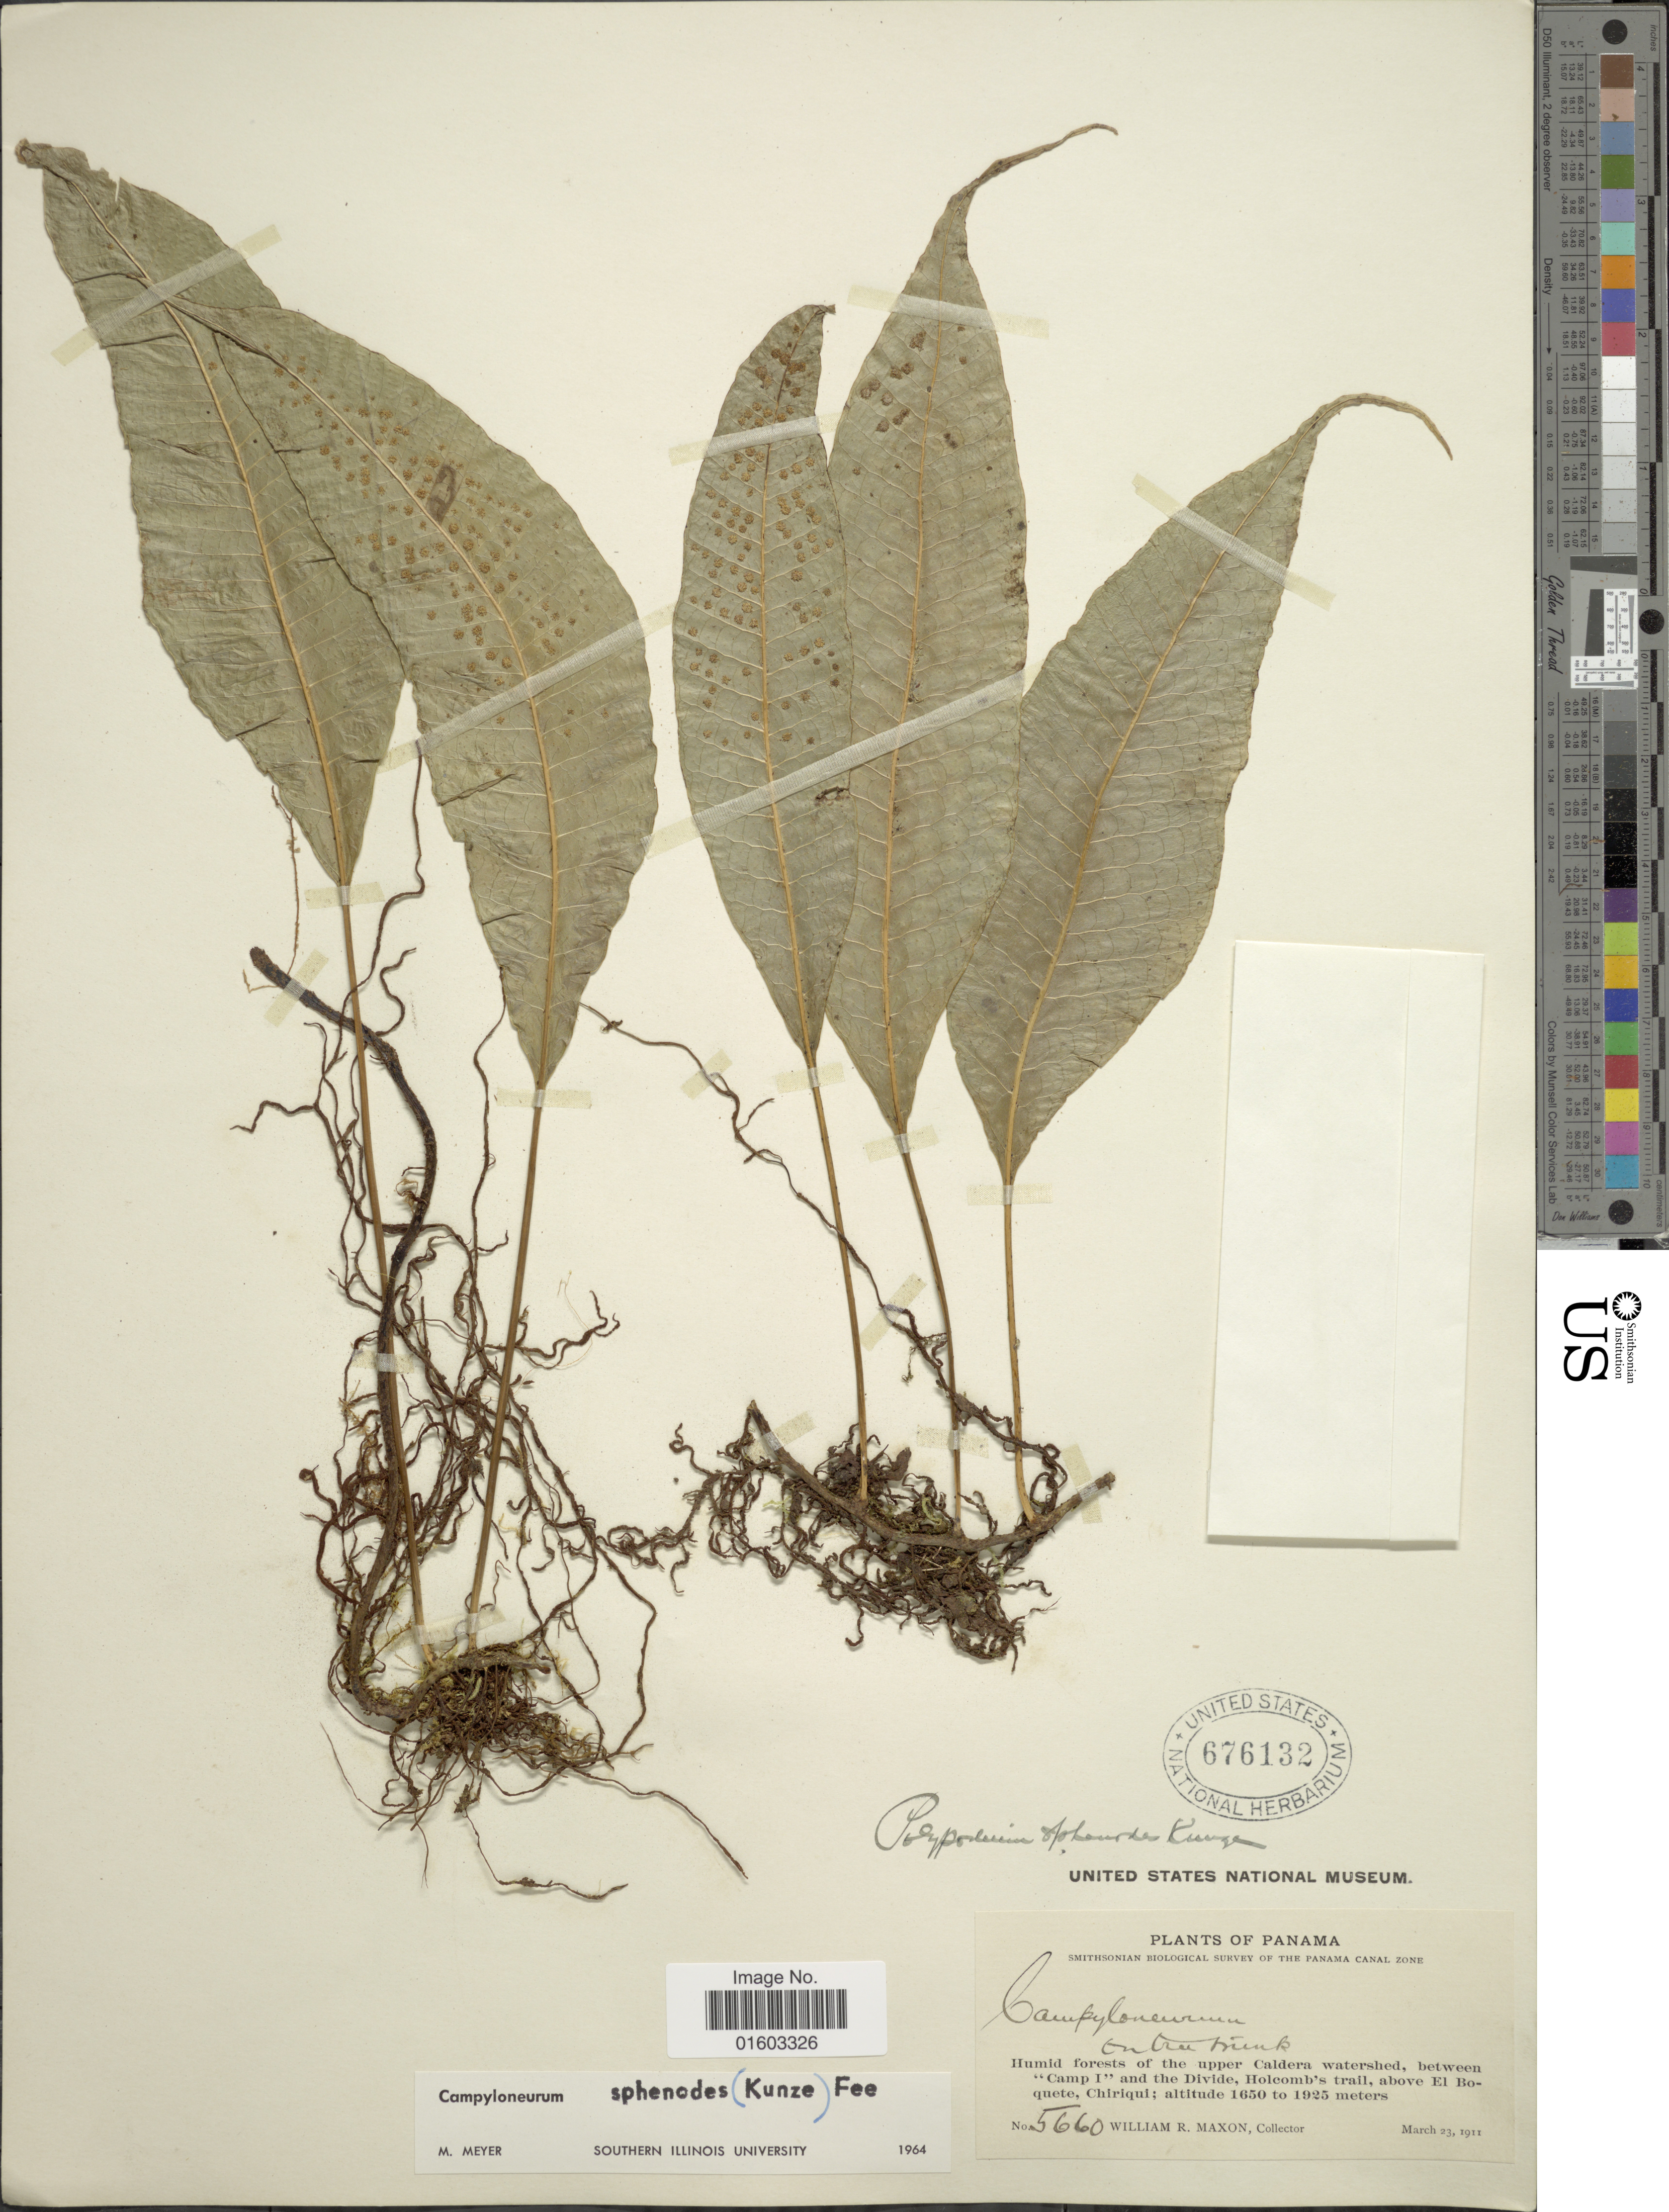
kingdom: Plantae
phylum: Tracheophyta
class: Polypodiopsida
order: Polypodiales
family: Polypodiaceae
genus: Campyloneurum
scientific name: Campyloneurum wercklei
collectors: W. R. Maxon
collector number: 5660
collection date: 1911-03-23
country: Panama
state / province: Chiriqui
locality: Humid forests of the upper Caldera watershed, between Camp I and the Divide, Holcom's trail, above El Boquete, Chiriqui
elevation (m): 1650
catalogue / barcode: US 676132